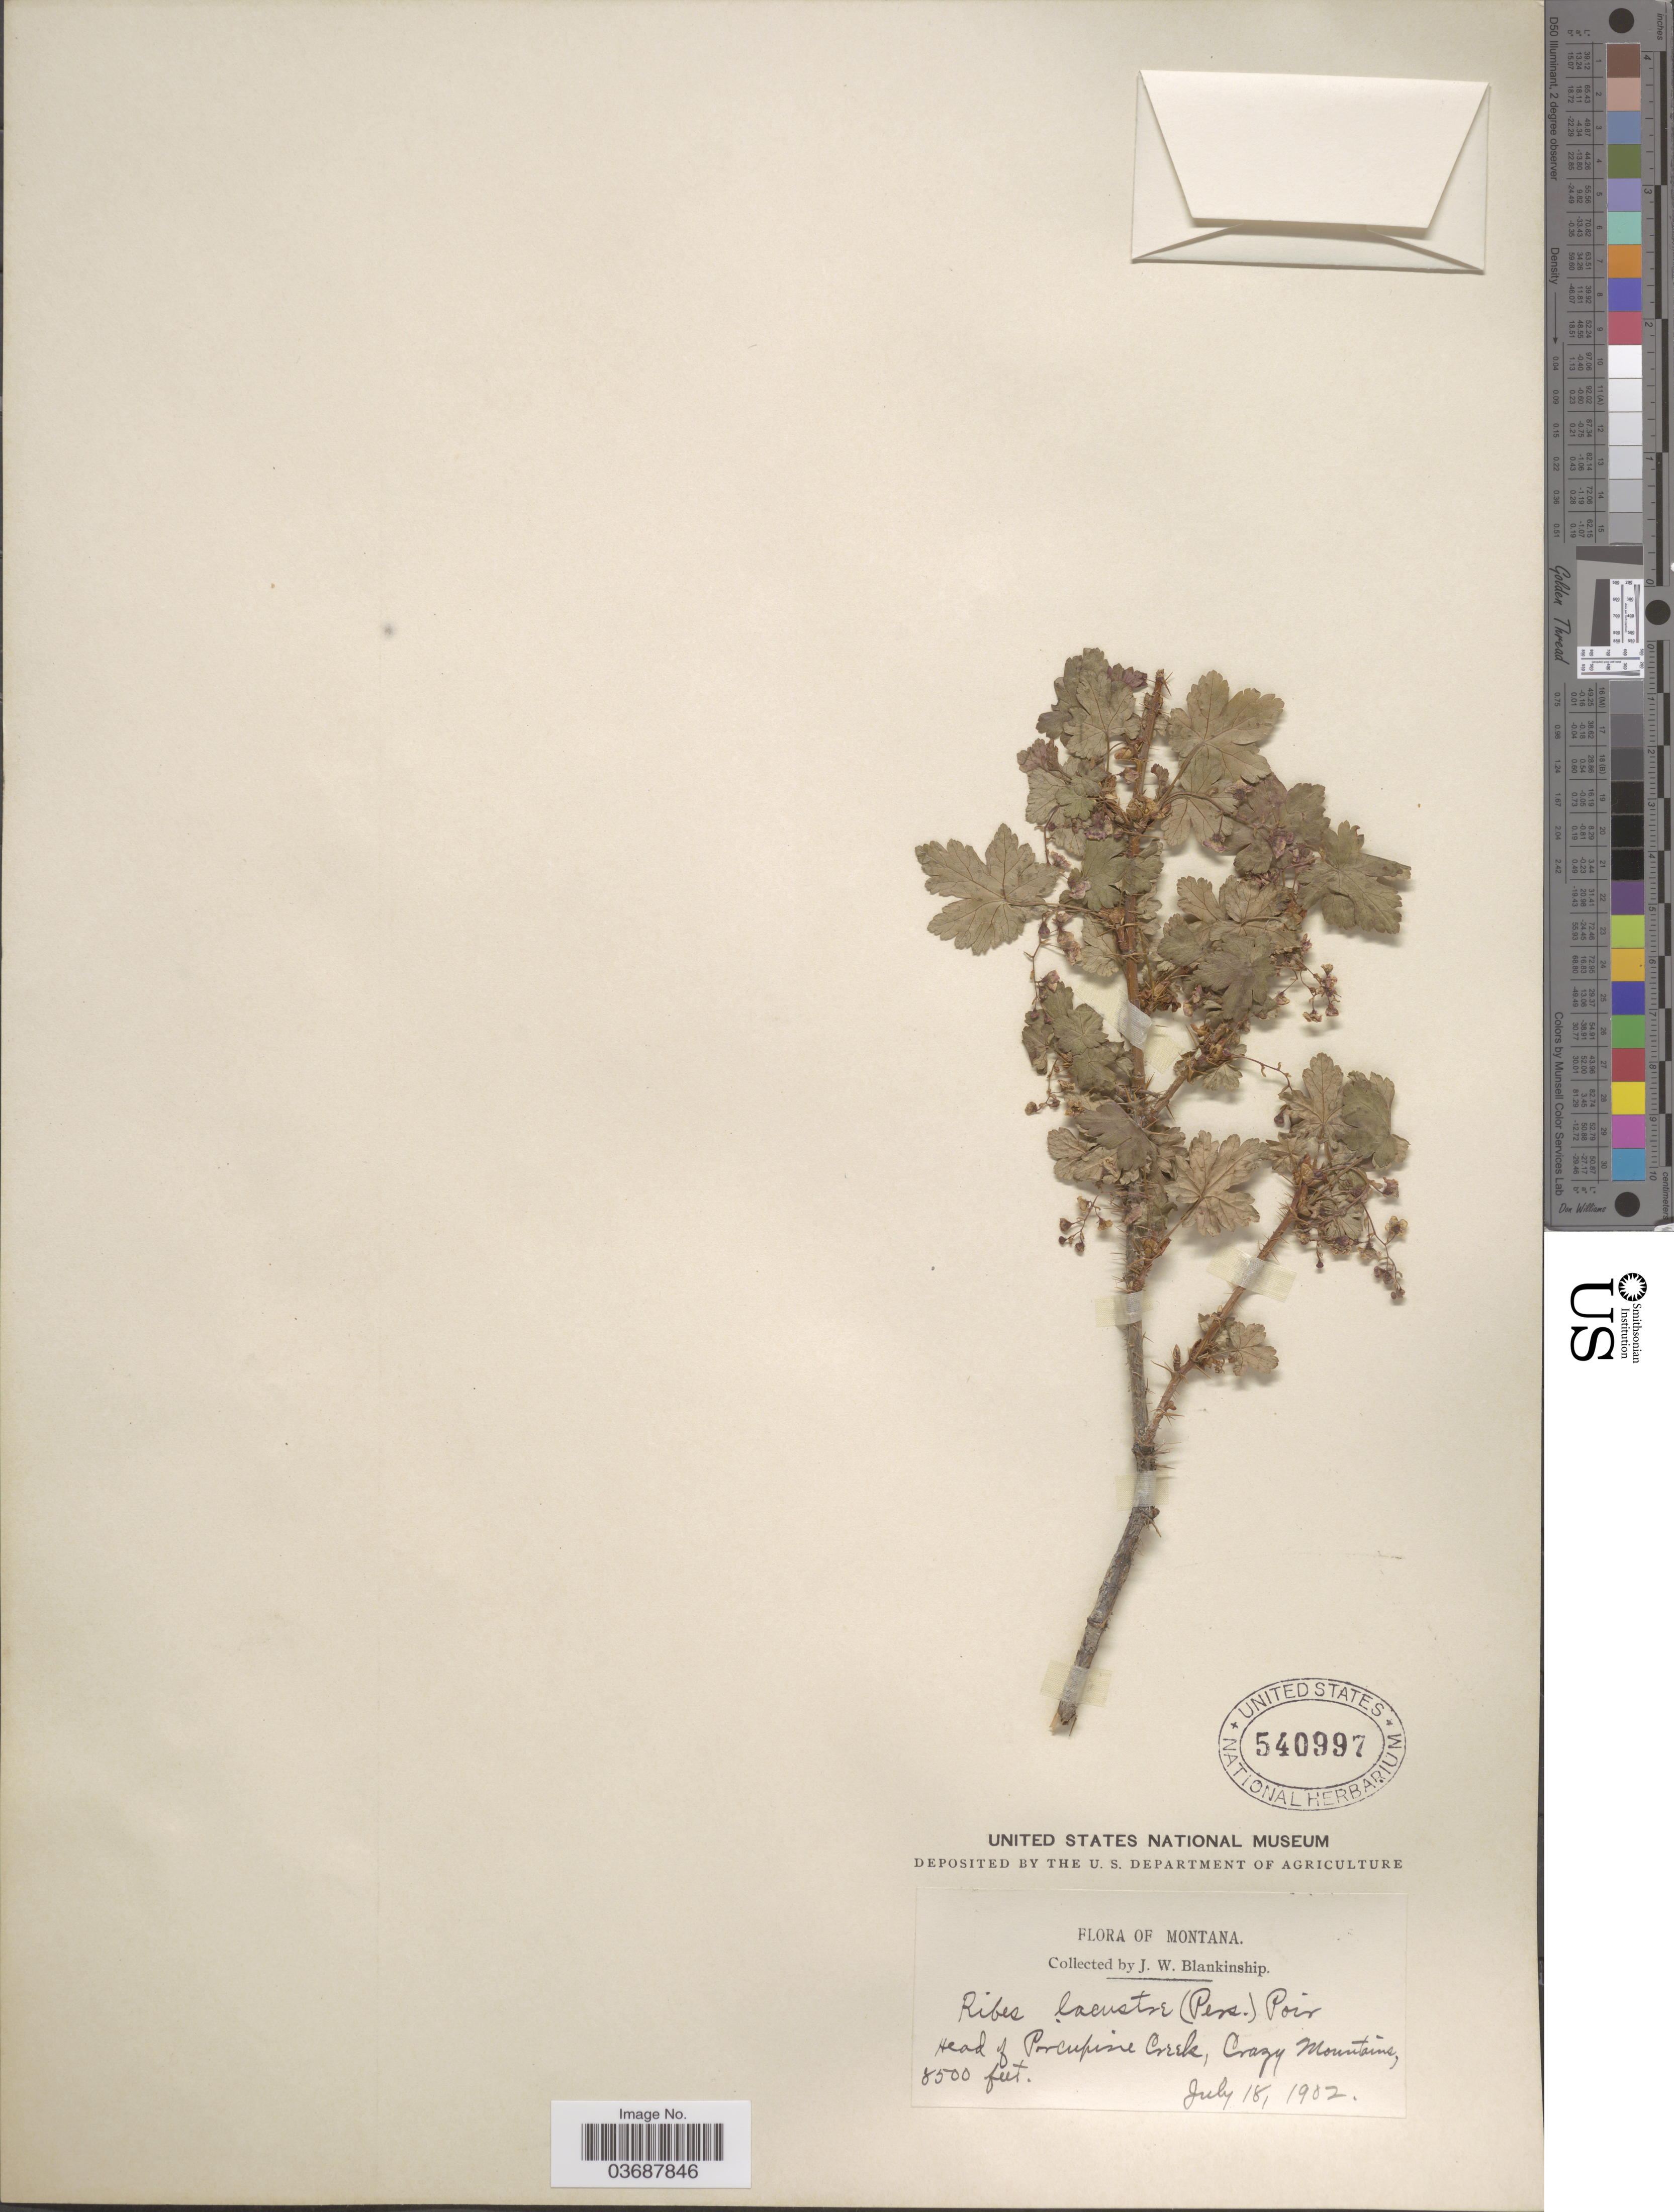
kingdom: Plantae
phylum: Tracheophyta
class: Magnoliopsida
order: Saxifragales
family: Grossulariaceae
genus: Ribes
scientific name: Ribes lacustre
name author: (Pers.) Poir.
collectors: J. W. Blankinship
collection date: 1902-07-18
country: United States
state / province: Montana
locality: Head of Porcupine Creek, Crazy Mountains.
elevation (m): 2591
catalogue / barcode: US 540997